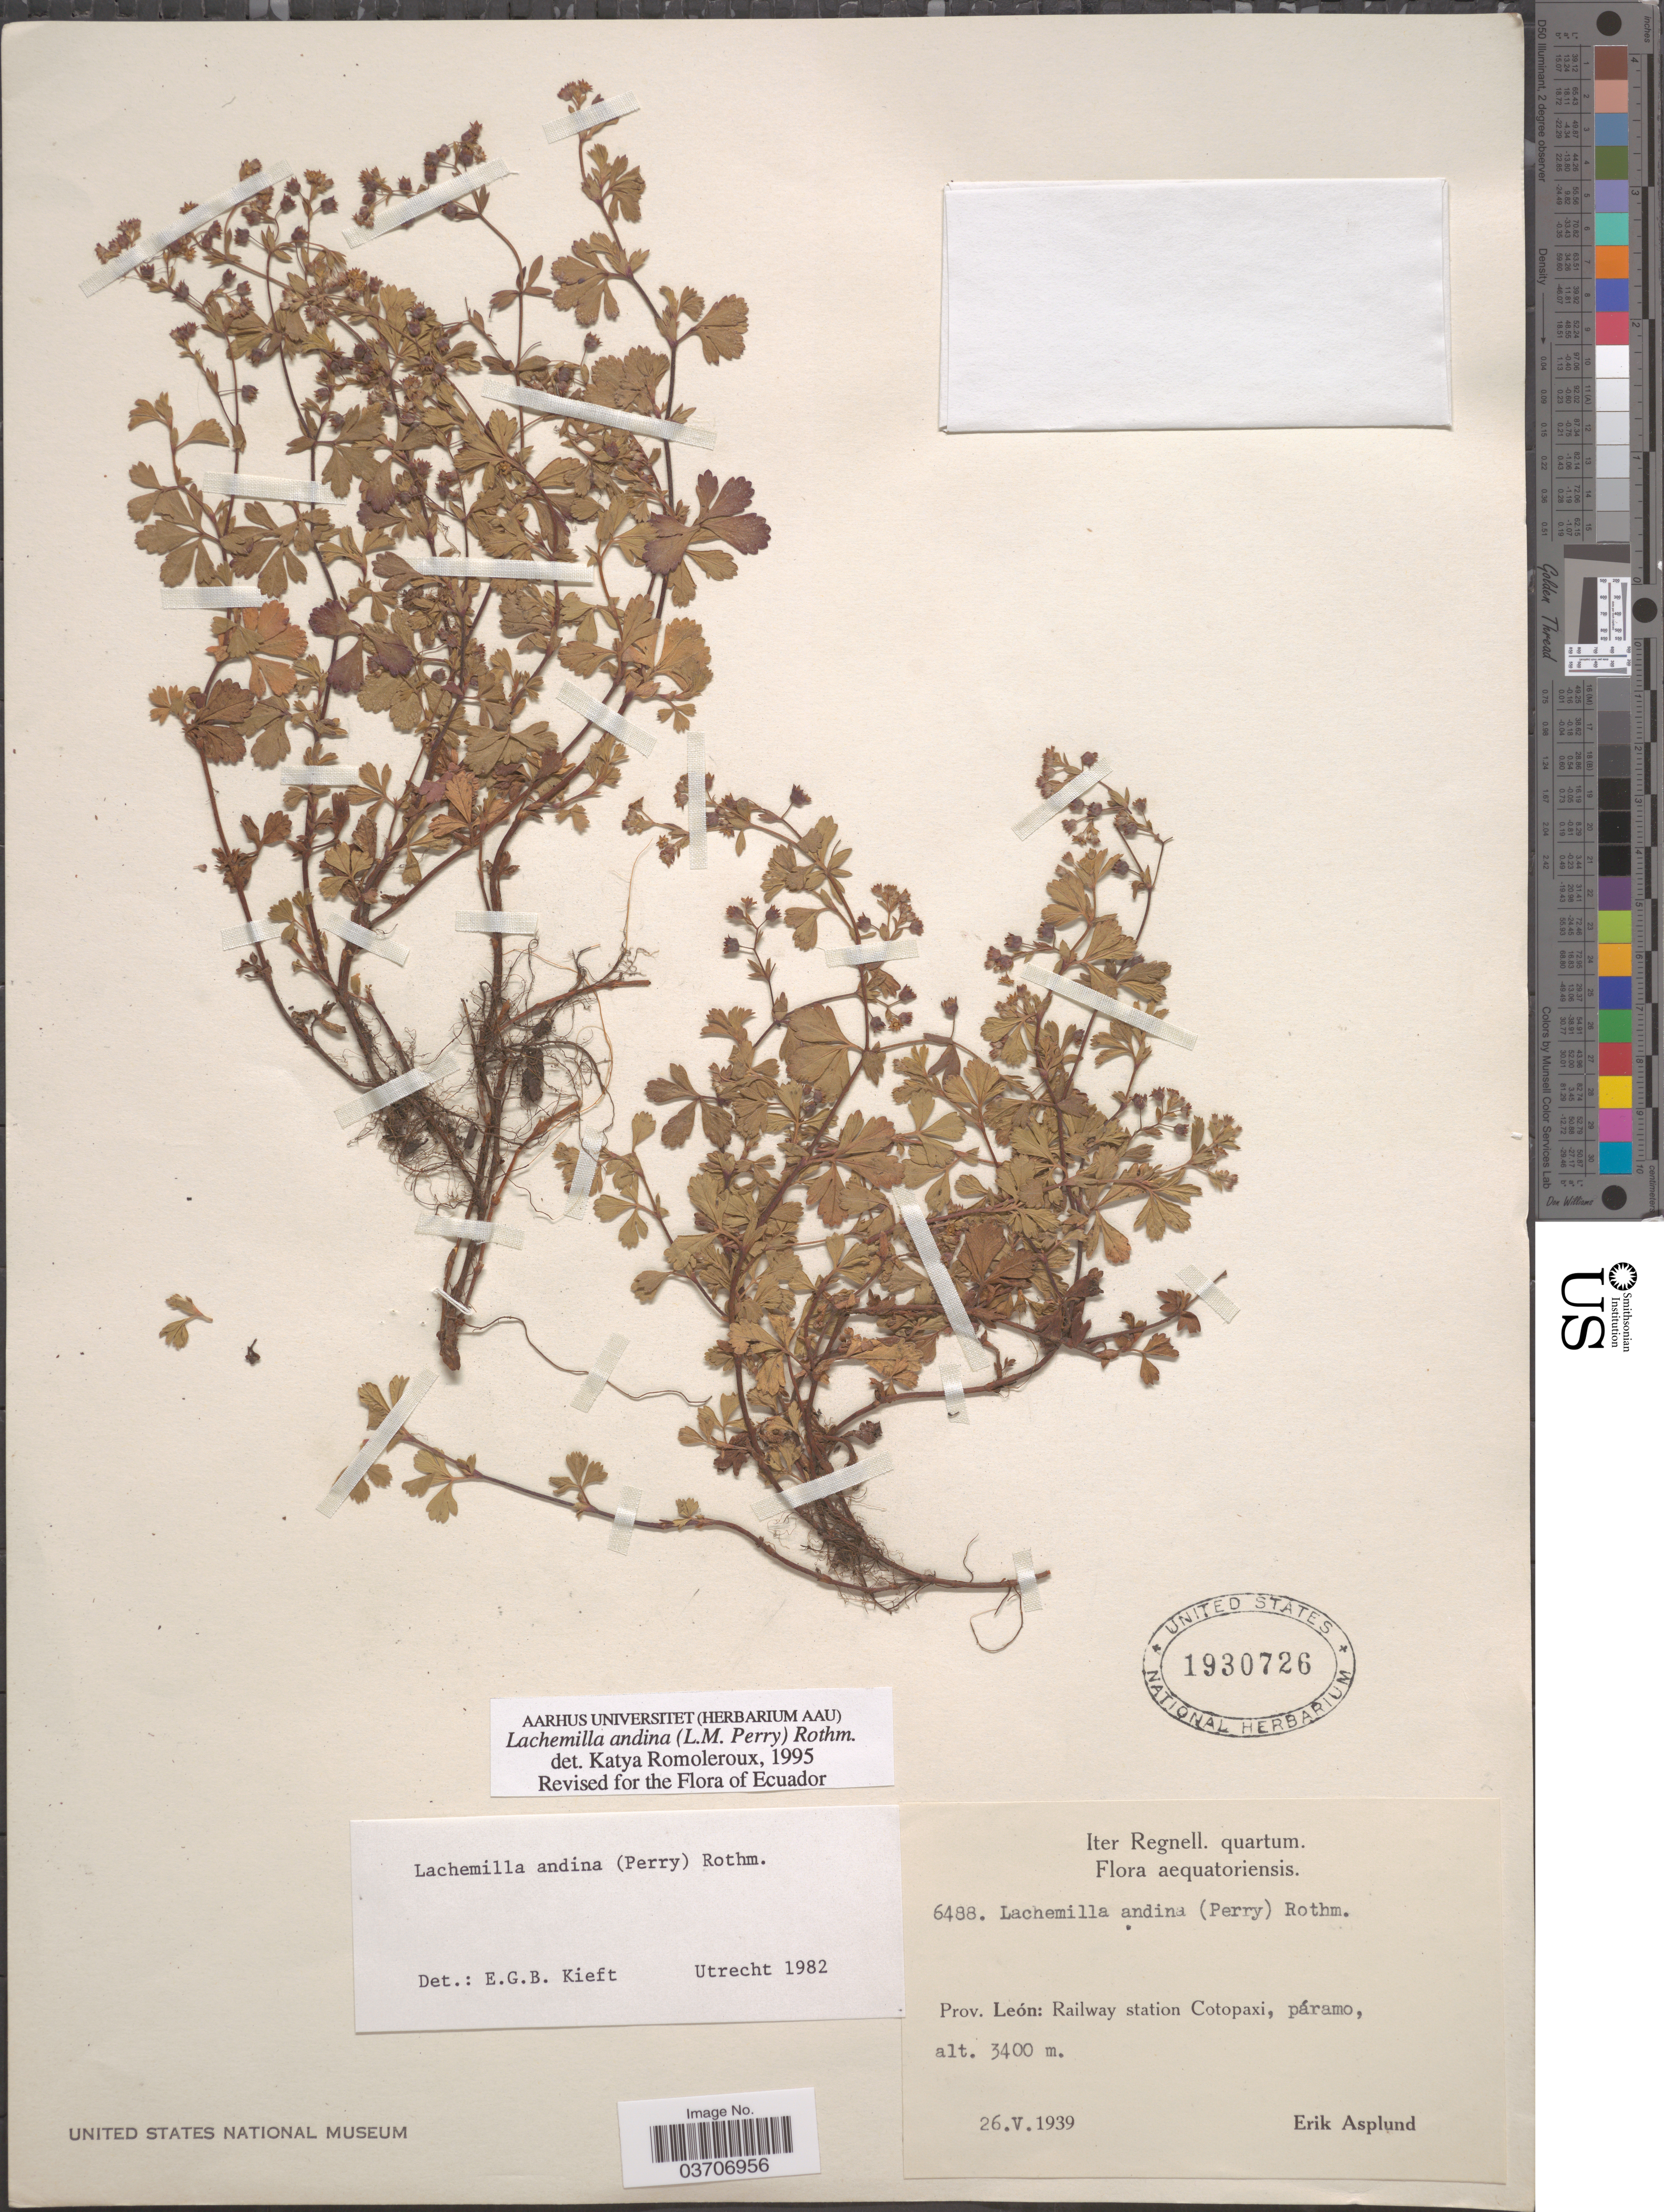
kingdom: Plantae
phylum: Tracheophyta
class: Magnoliopsida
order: Rosales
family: Rosaceae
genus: Lachemilla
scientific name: Lachemilla andina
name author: (L.M. Perry) Rothm.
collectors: E. Asplund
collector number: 6488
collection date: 1939-05-26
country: Ecuador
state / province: Cotopaxi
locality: Prov. León: Railway station Cotopaxi, páramo.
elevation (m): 3400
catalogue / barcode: US 1930726